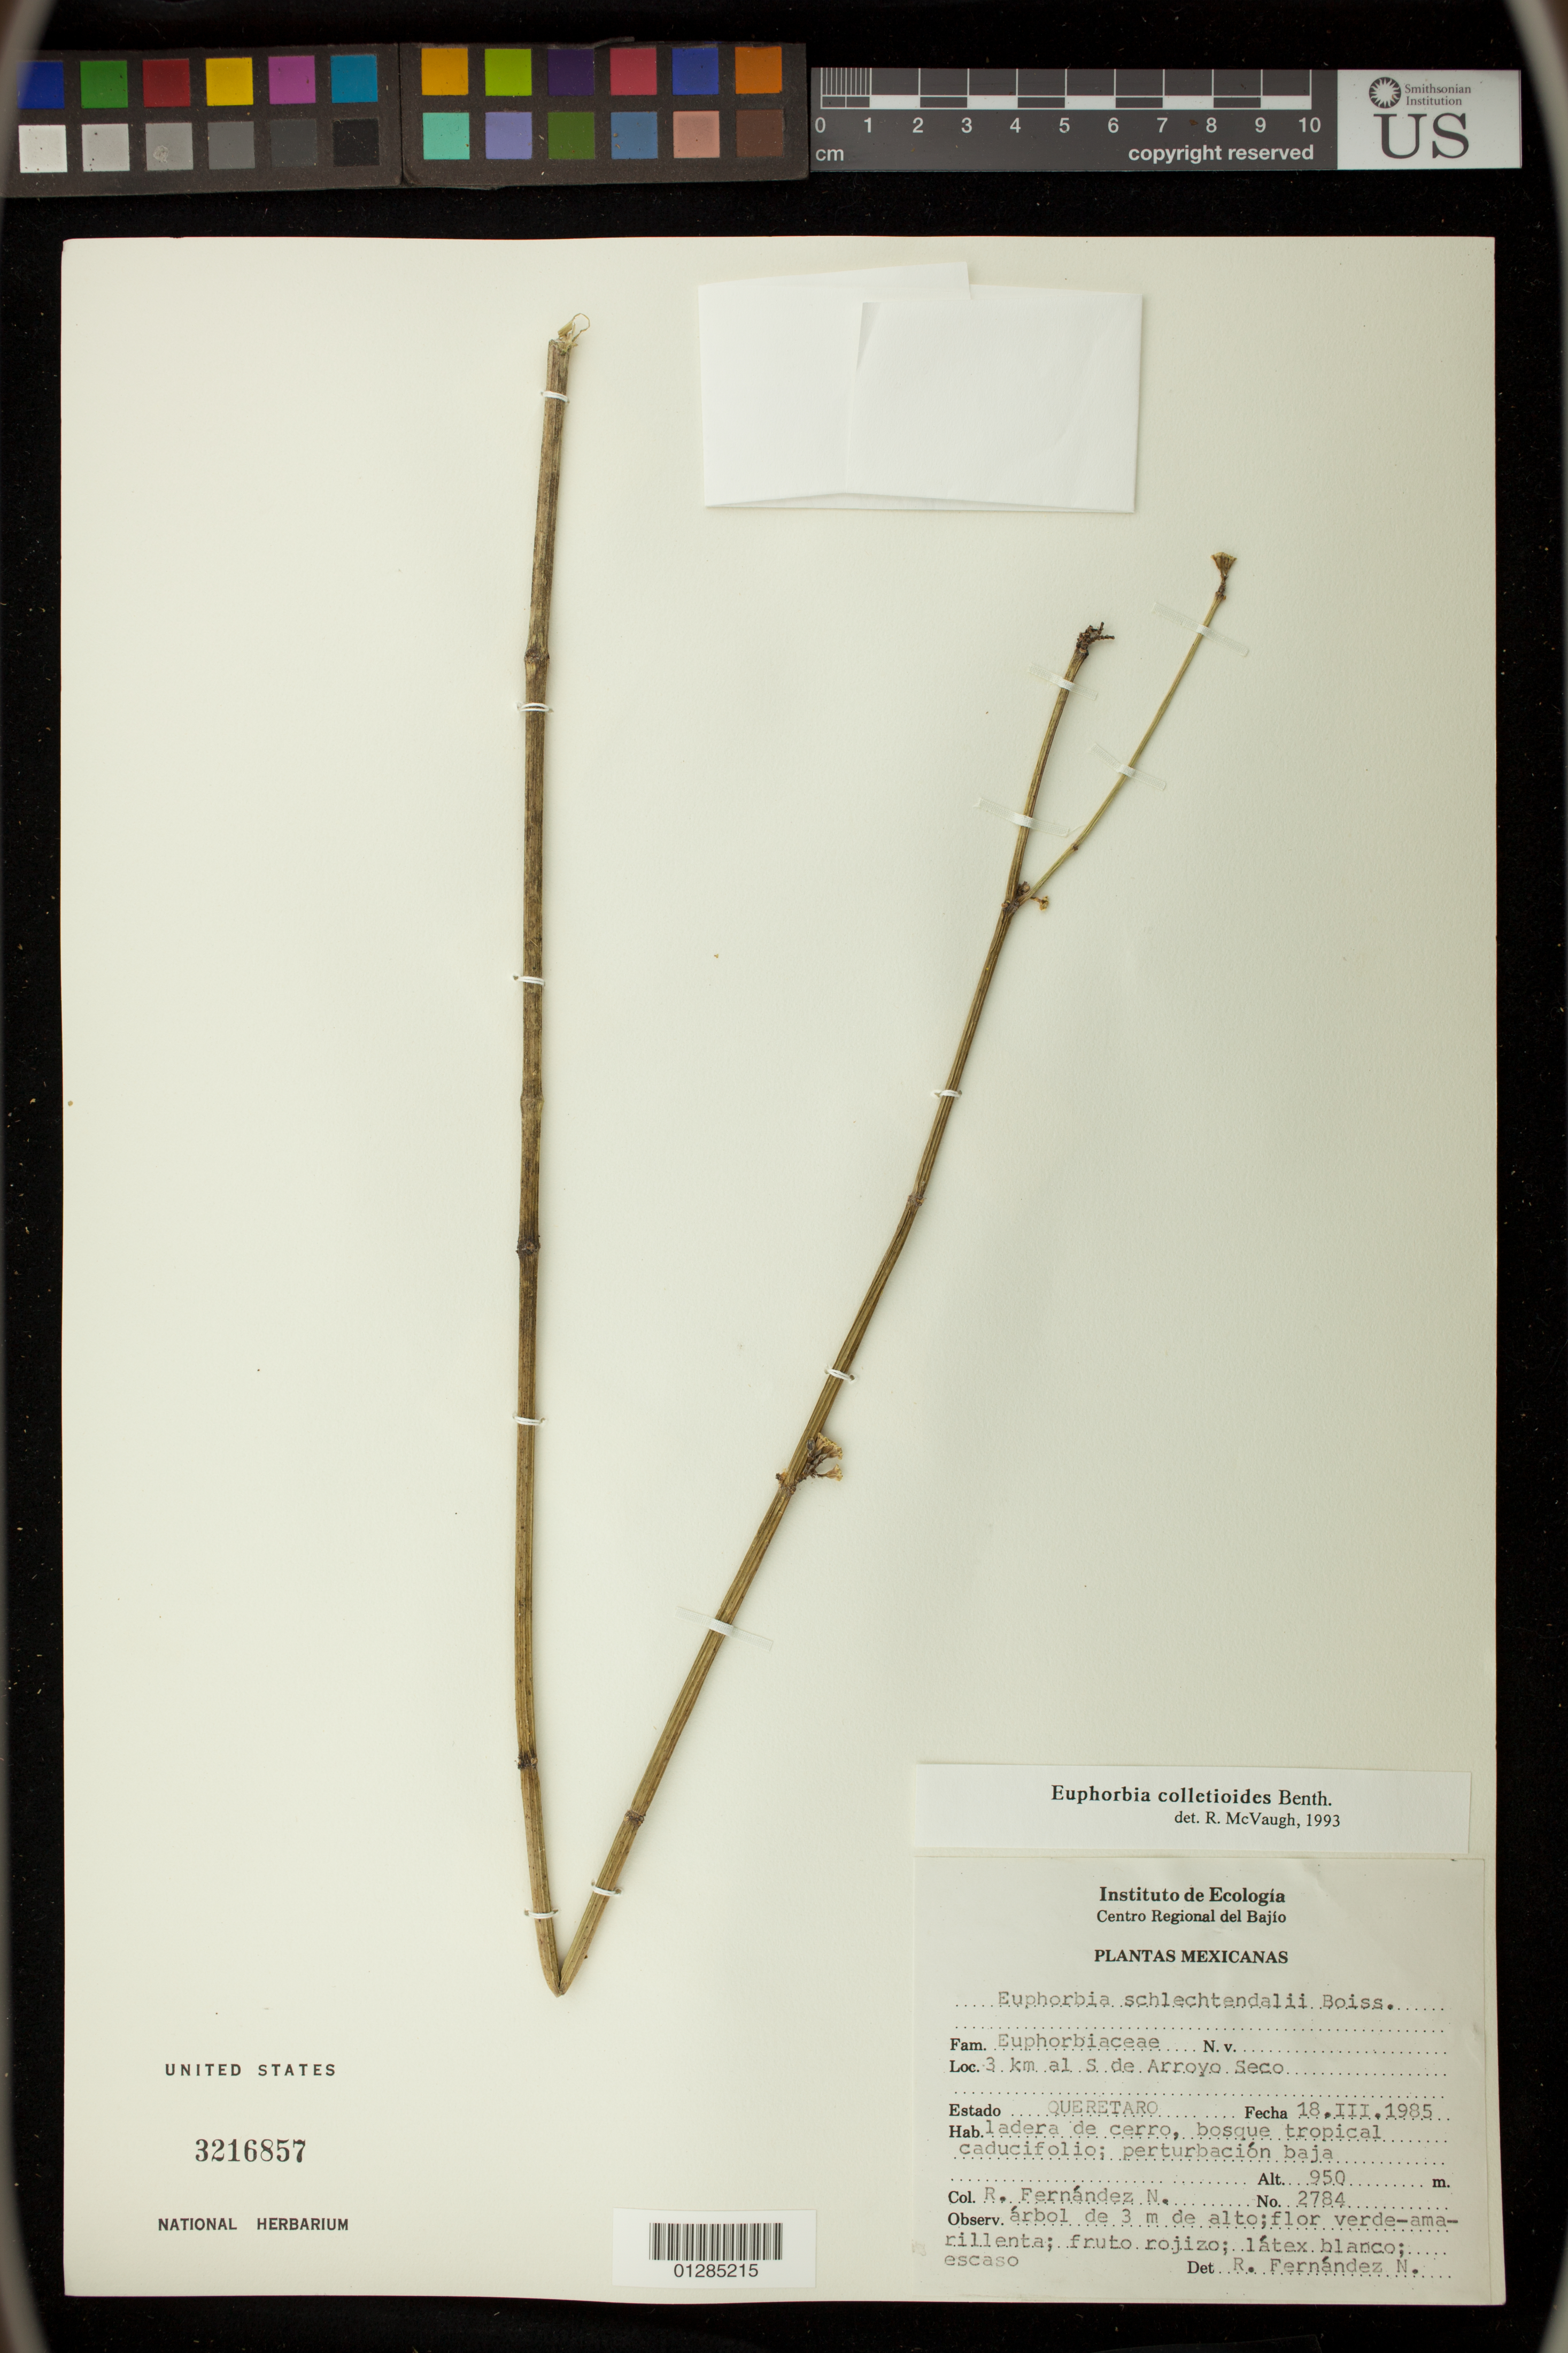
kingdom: Plantae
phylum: Tracheophyta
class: Magnoliopsida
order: Malpighiales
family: Euphorbiaceae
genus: Euphorbia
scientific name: Euphorbia colletioides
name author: Benth.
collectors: R. Fernandez N.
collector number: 2784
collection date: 1985-03-18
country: Mexico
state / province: Querétaro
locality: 3 km al S. de Arroyo Seco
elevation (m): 950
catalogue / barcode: US 3216857